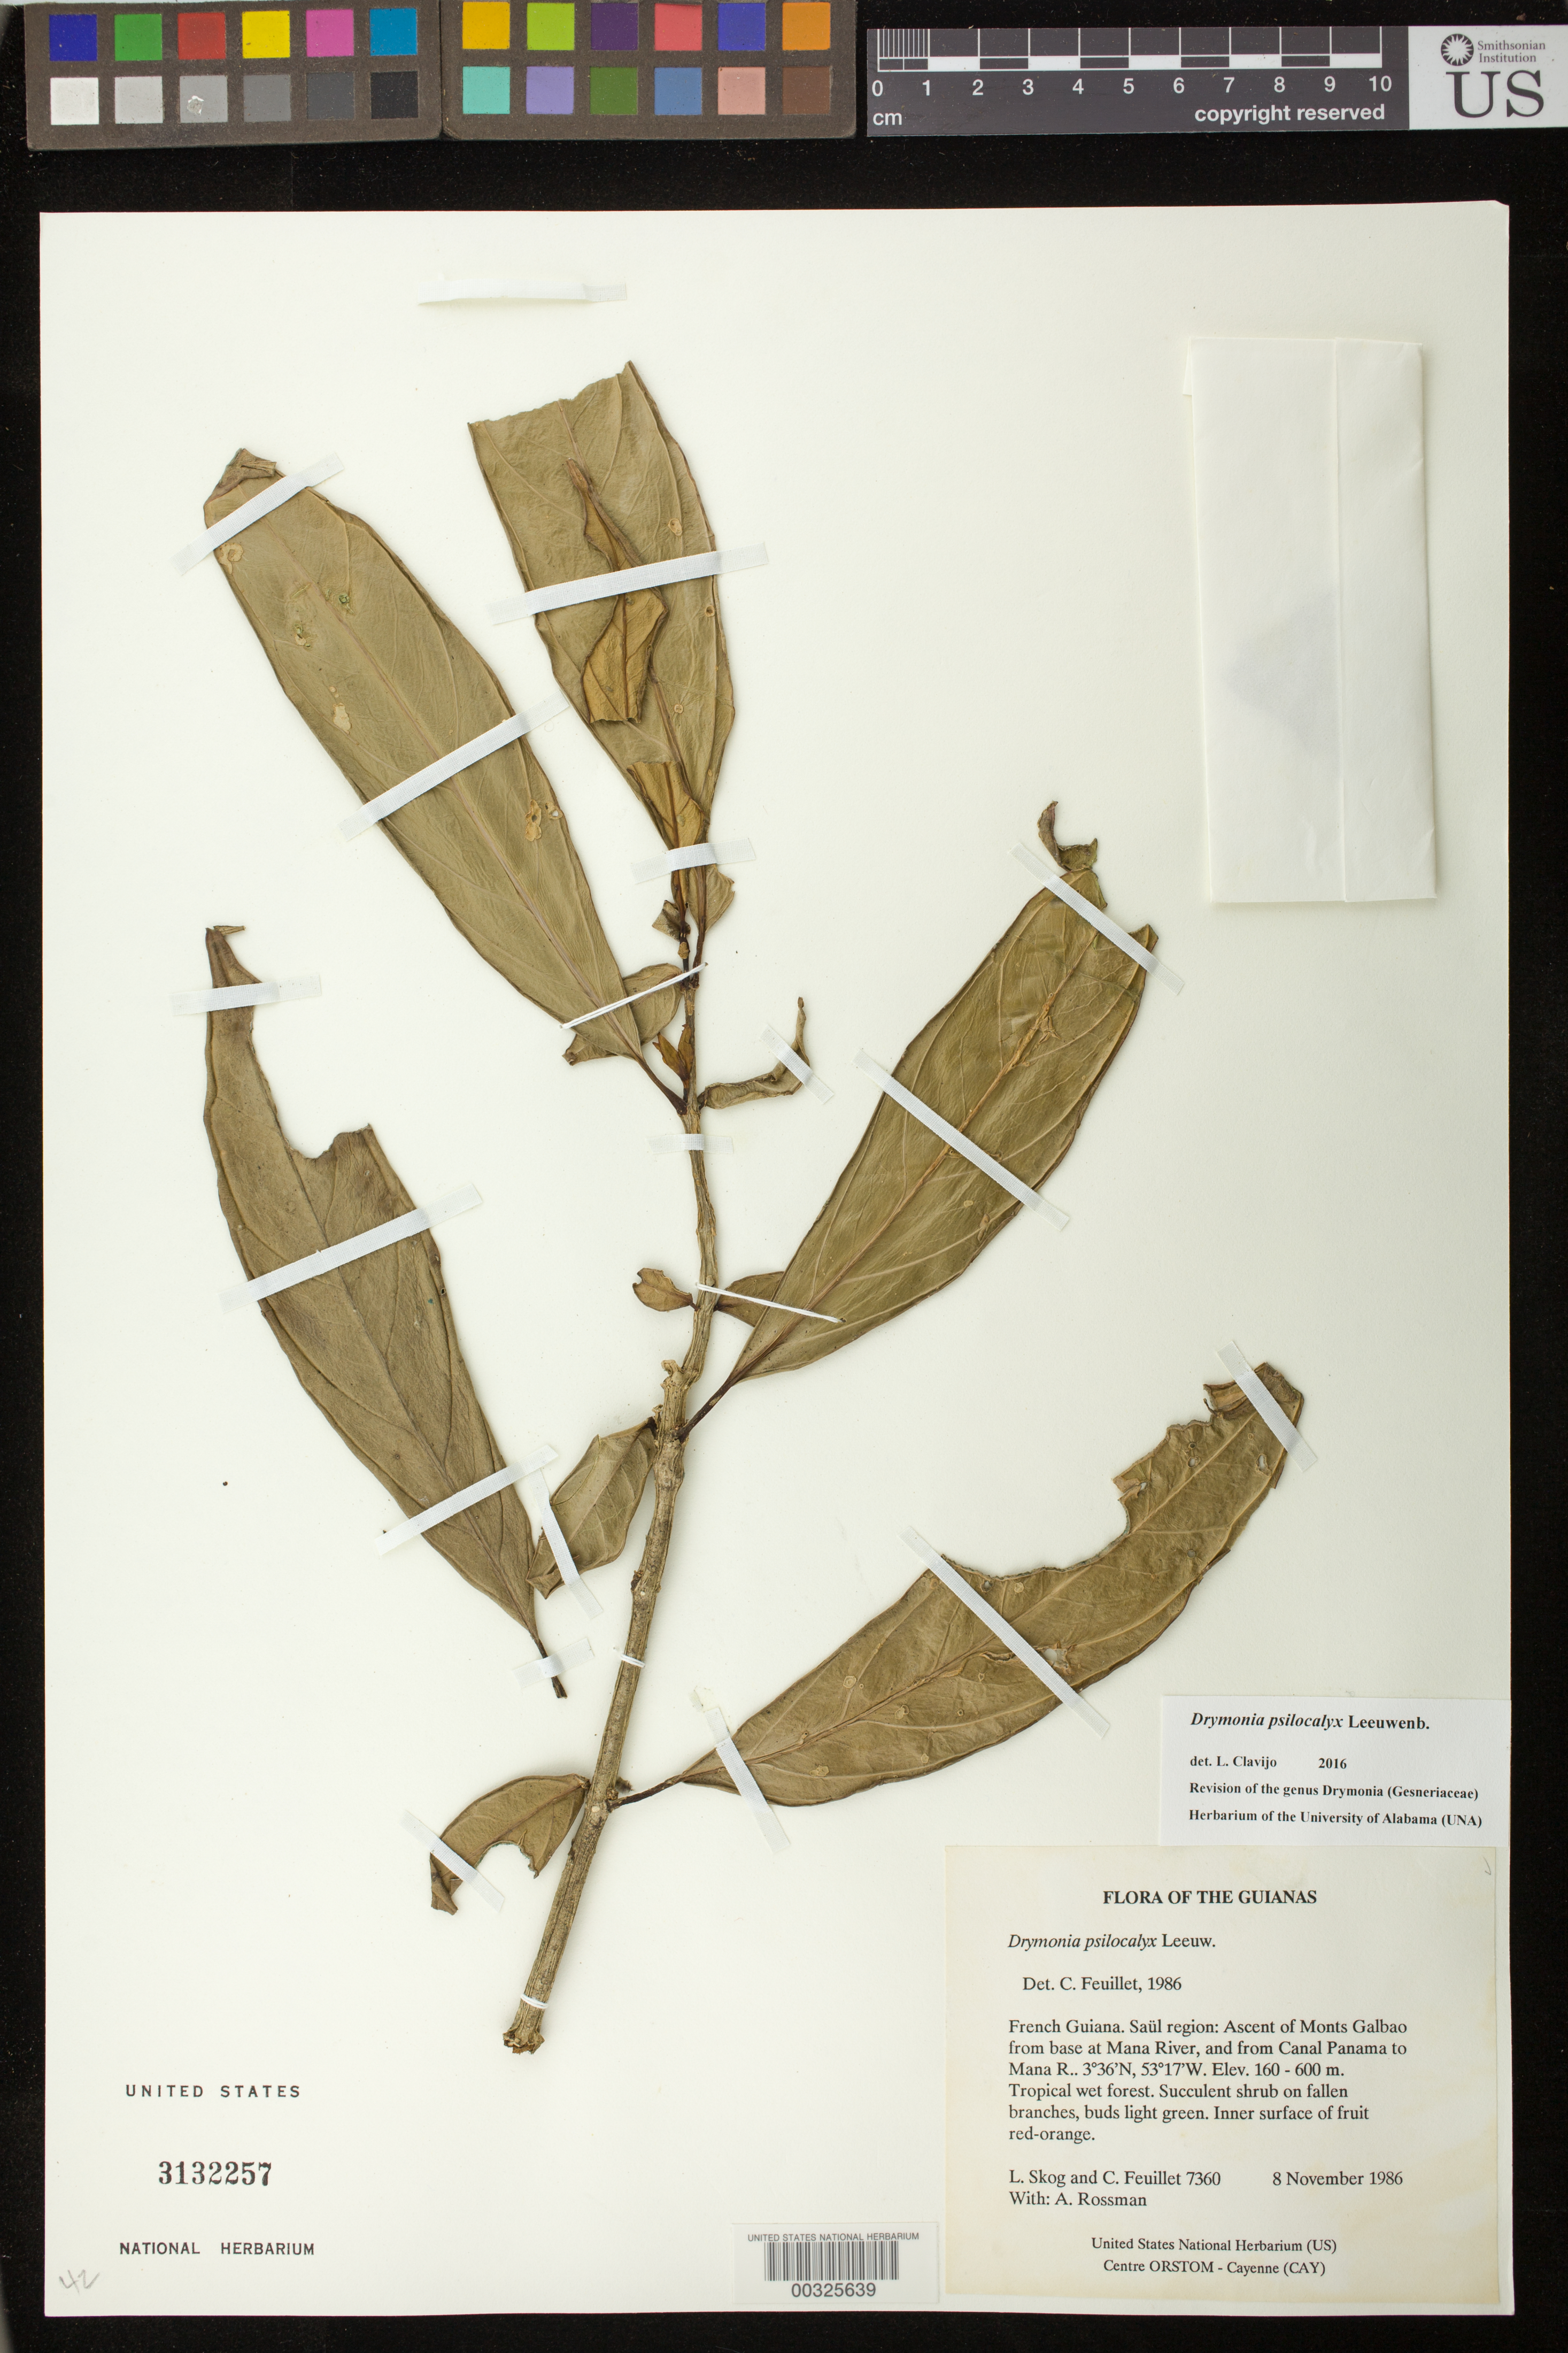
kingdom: Plantae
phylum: Tracheophyta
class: Magnoliopsida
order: Lamiales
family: Gesneriaceae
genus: Drymonia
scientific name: Drymonia psilocalyx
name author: Leeuwenb.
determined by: Skog, Laurence E.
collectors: L. E. Skog, C. Feuillet & A. Rossman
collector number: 7360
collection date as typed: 08 Nov 1986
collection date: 1986-11-08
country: French Guiana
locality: Saül region: ascent of Monts Galbao from base at Mana River, and from Canal Panama to Mana River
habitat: Tropical wet forest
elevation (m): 160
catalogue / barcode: US 3132257